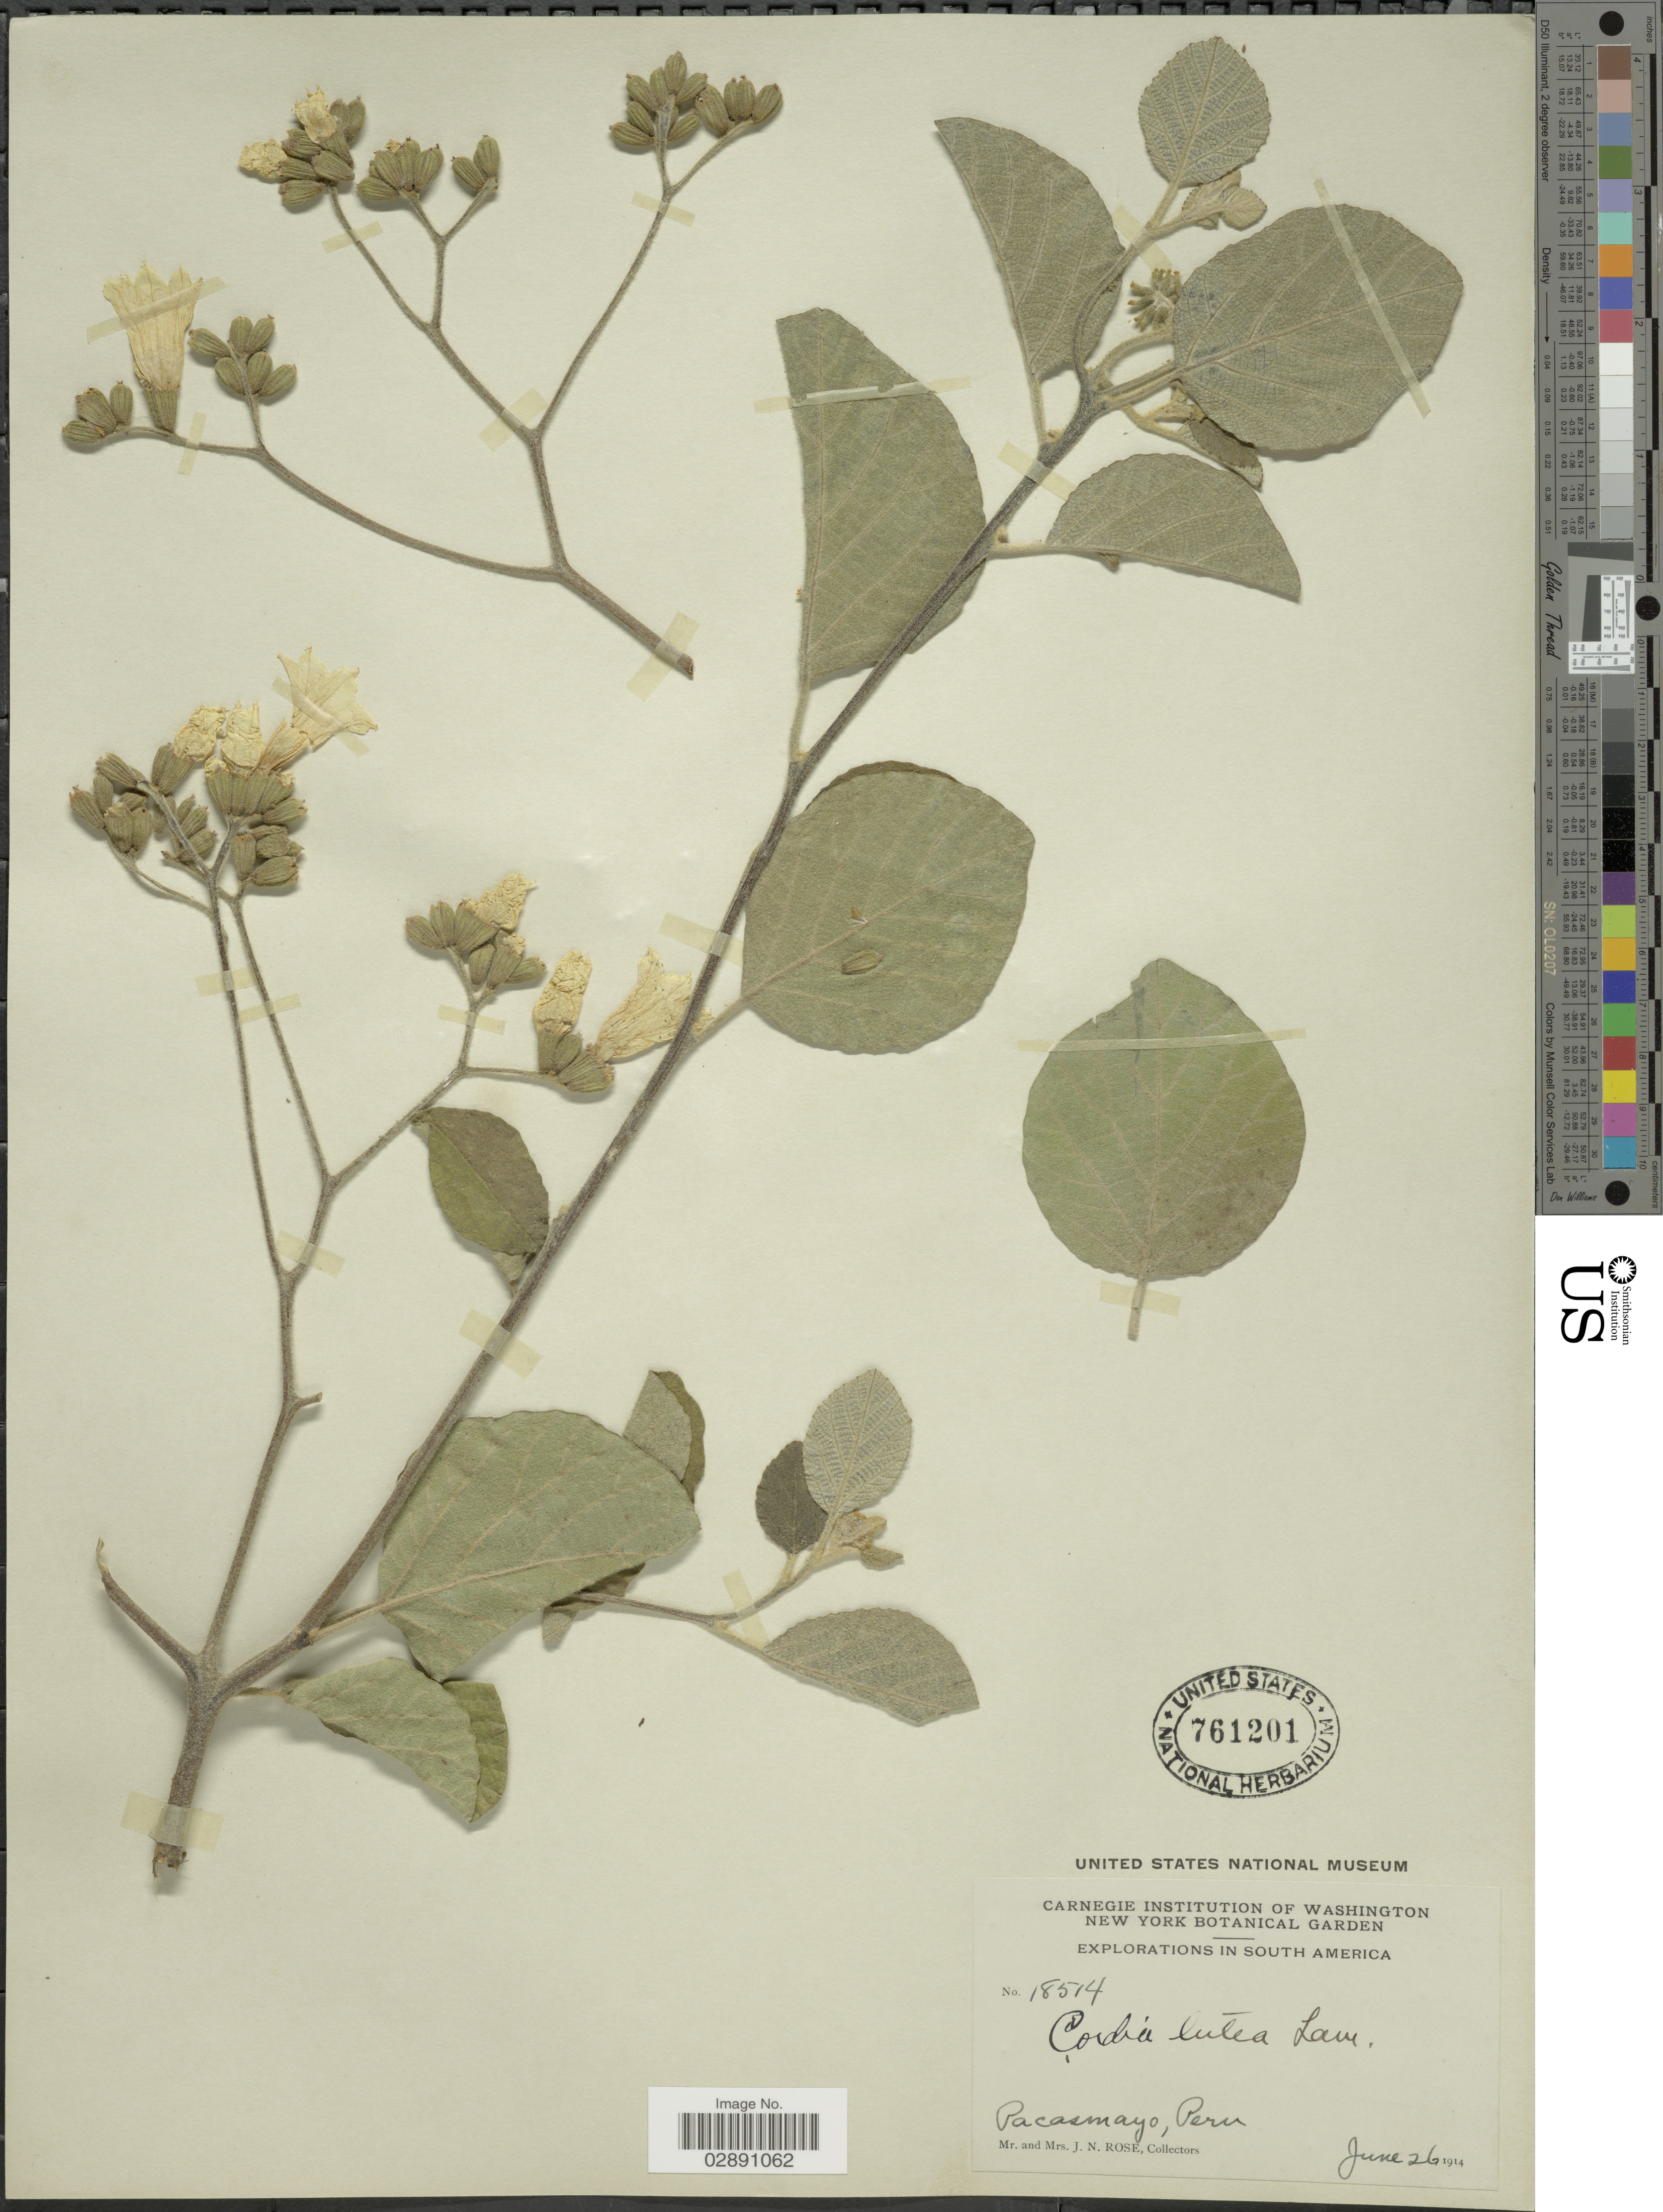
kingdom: Plantae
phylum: Tracheophyta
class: Magnoliopsida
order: Boraginales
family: Cordiaceae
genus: Cordia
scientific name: Cordia lutea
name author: Lam.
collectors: J. N. Rose & L. B. Rose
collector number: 18514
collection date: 1914-06-26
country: Peru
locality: Pacasmayo.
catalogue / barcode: US 761201